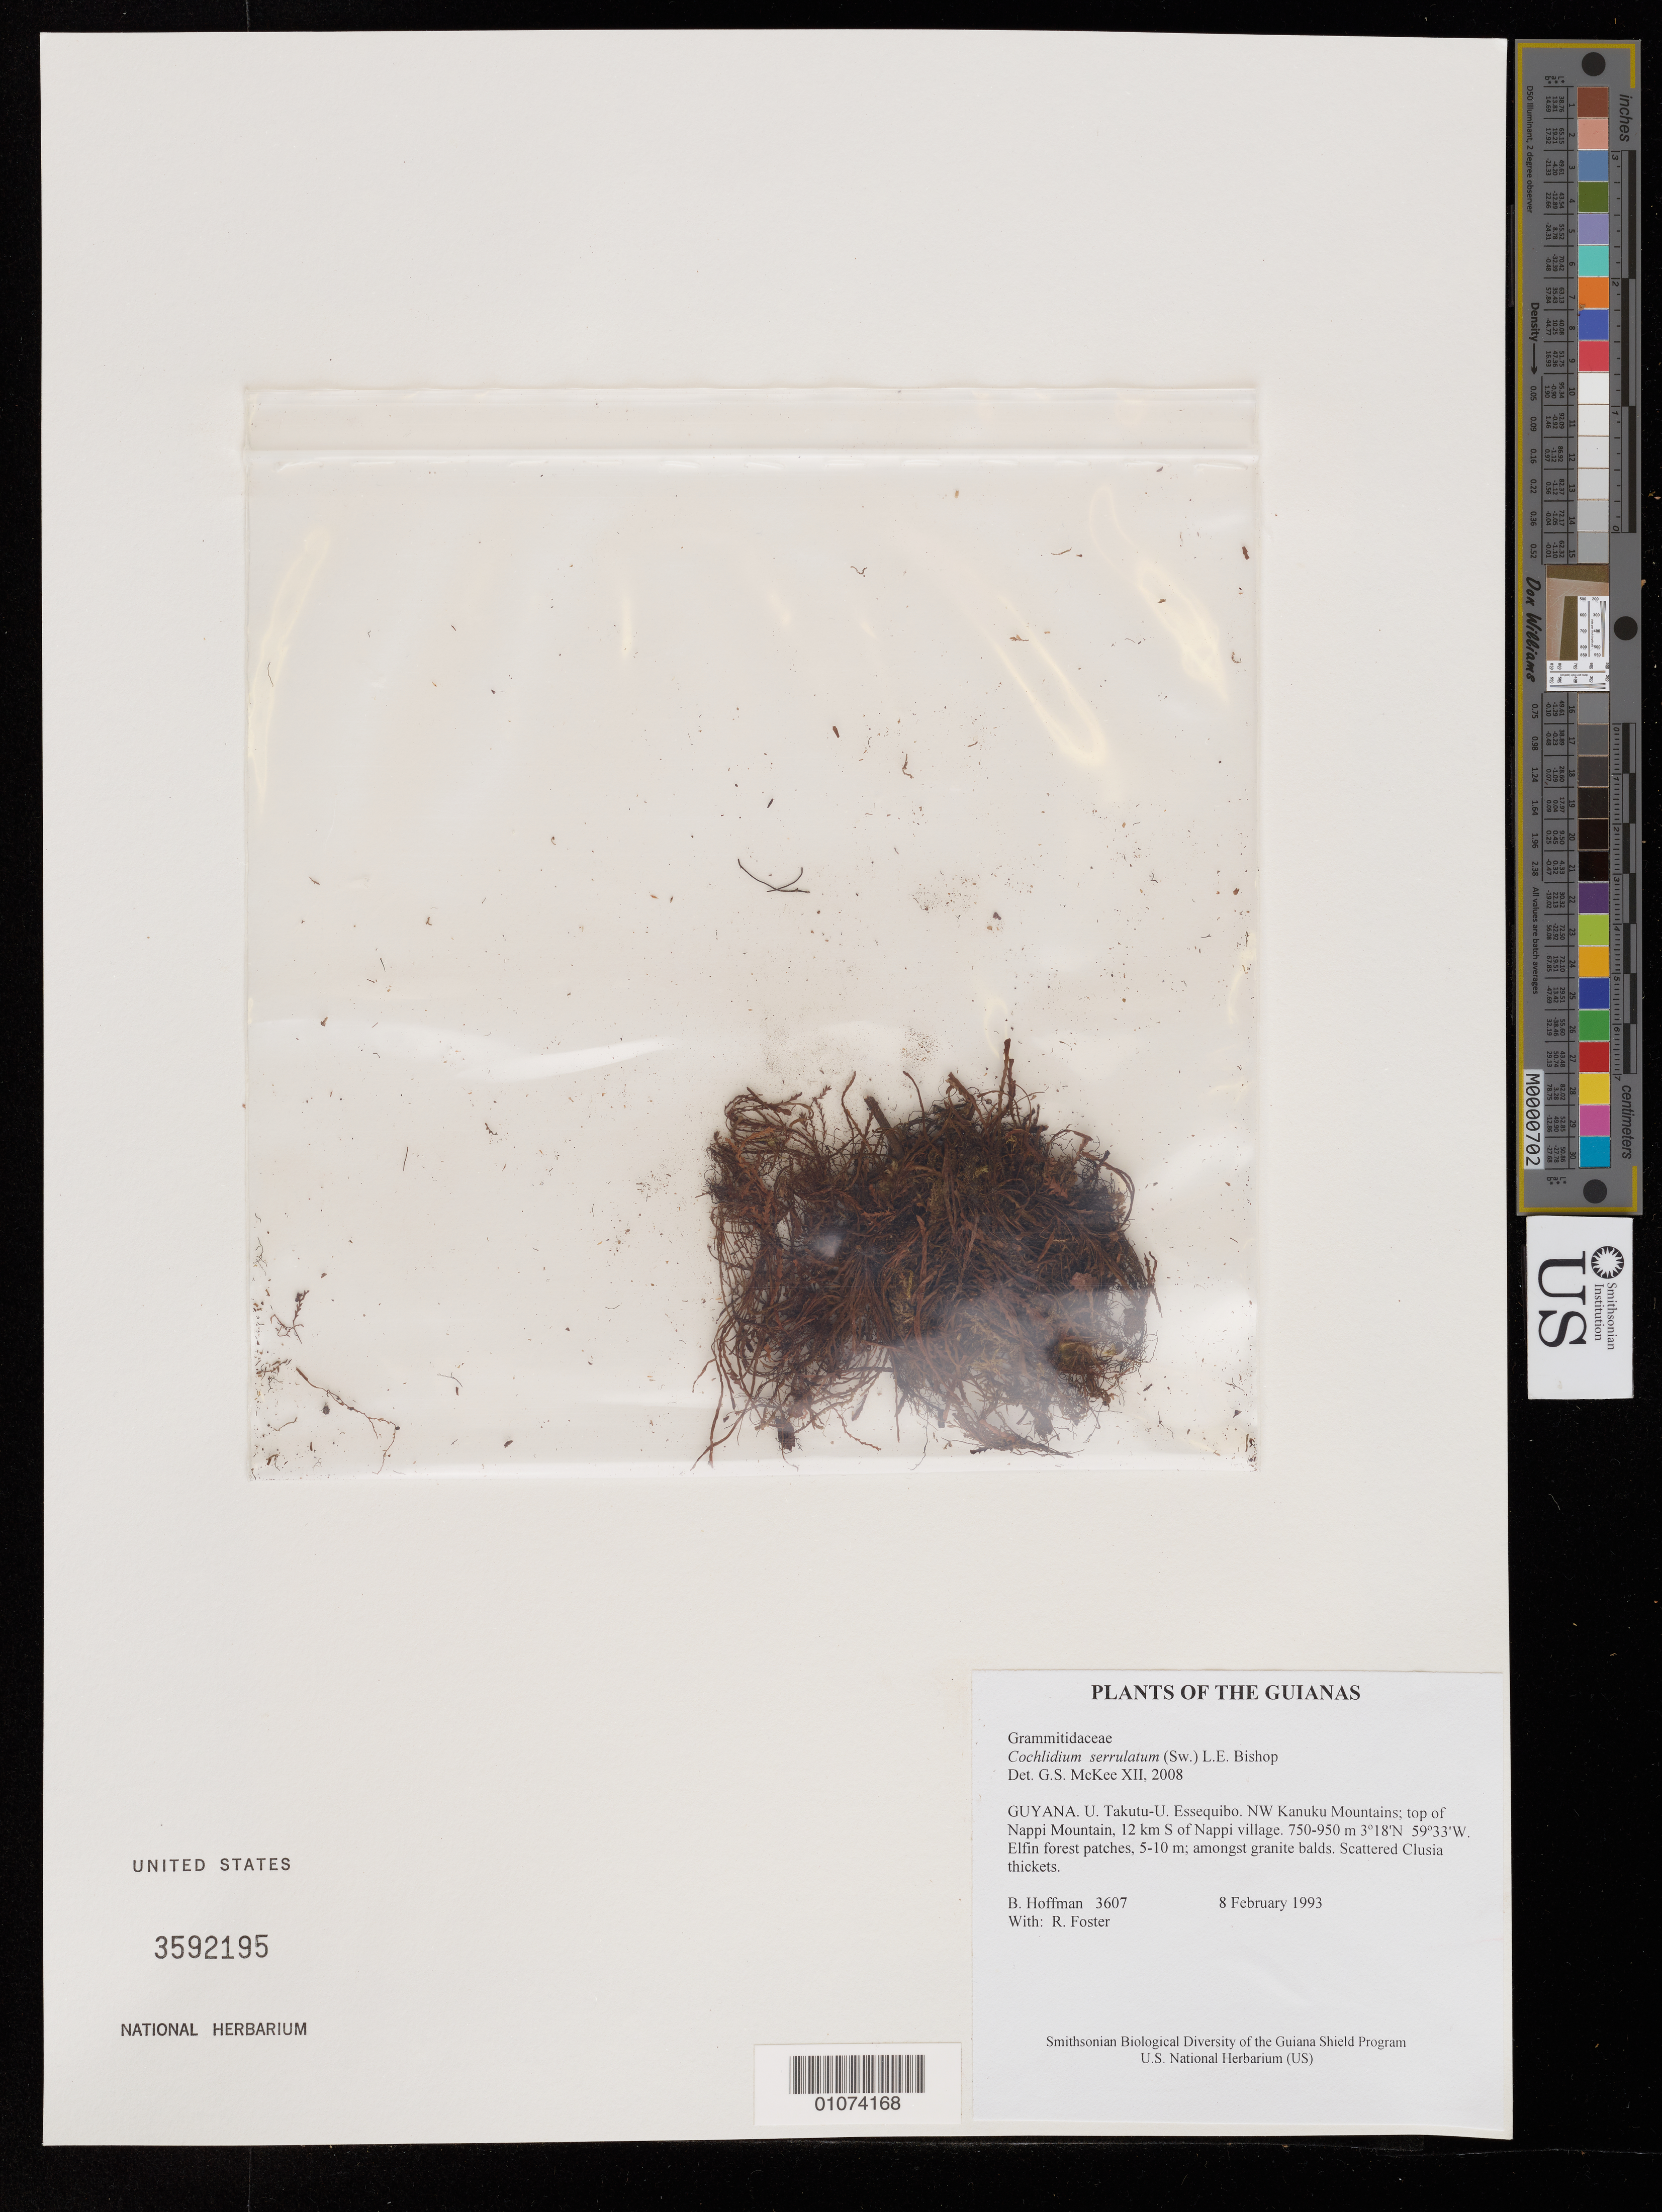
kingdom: Plantae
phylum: Tracheophyta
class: Polypodiopsida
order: Polypodiales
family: Polypodiaceae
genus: Cochlidium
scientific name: Cochlidium serrulatum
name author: (Sw.) L.E. Bishop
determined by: McKee, G. S., (US), NMNH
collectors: B. Hoffman & R. Foster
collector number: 3607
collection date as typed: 8 February 1993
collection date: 1993-02-08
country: Guyana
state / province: U. Takutu-U. Essequibo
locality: NW Kanuku Mountains; top of Nappi Mountain, 12 km S of Nappi village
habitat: Elfin forest patches, 5-10 m; amongst granite balds. Scattered Clusia thickets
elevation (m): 750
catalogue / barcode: US 3592195